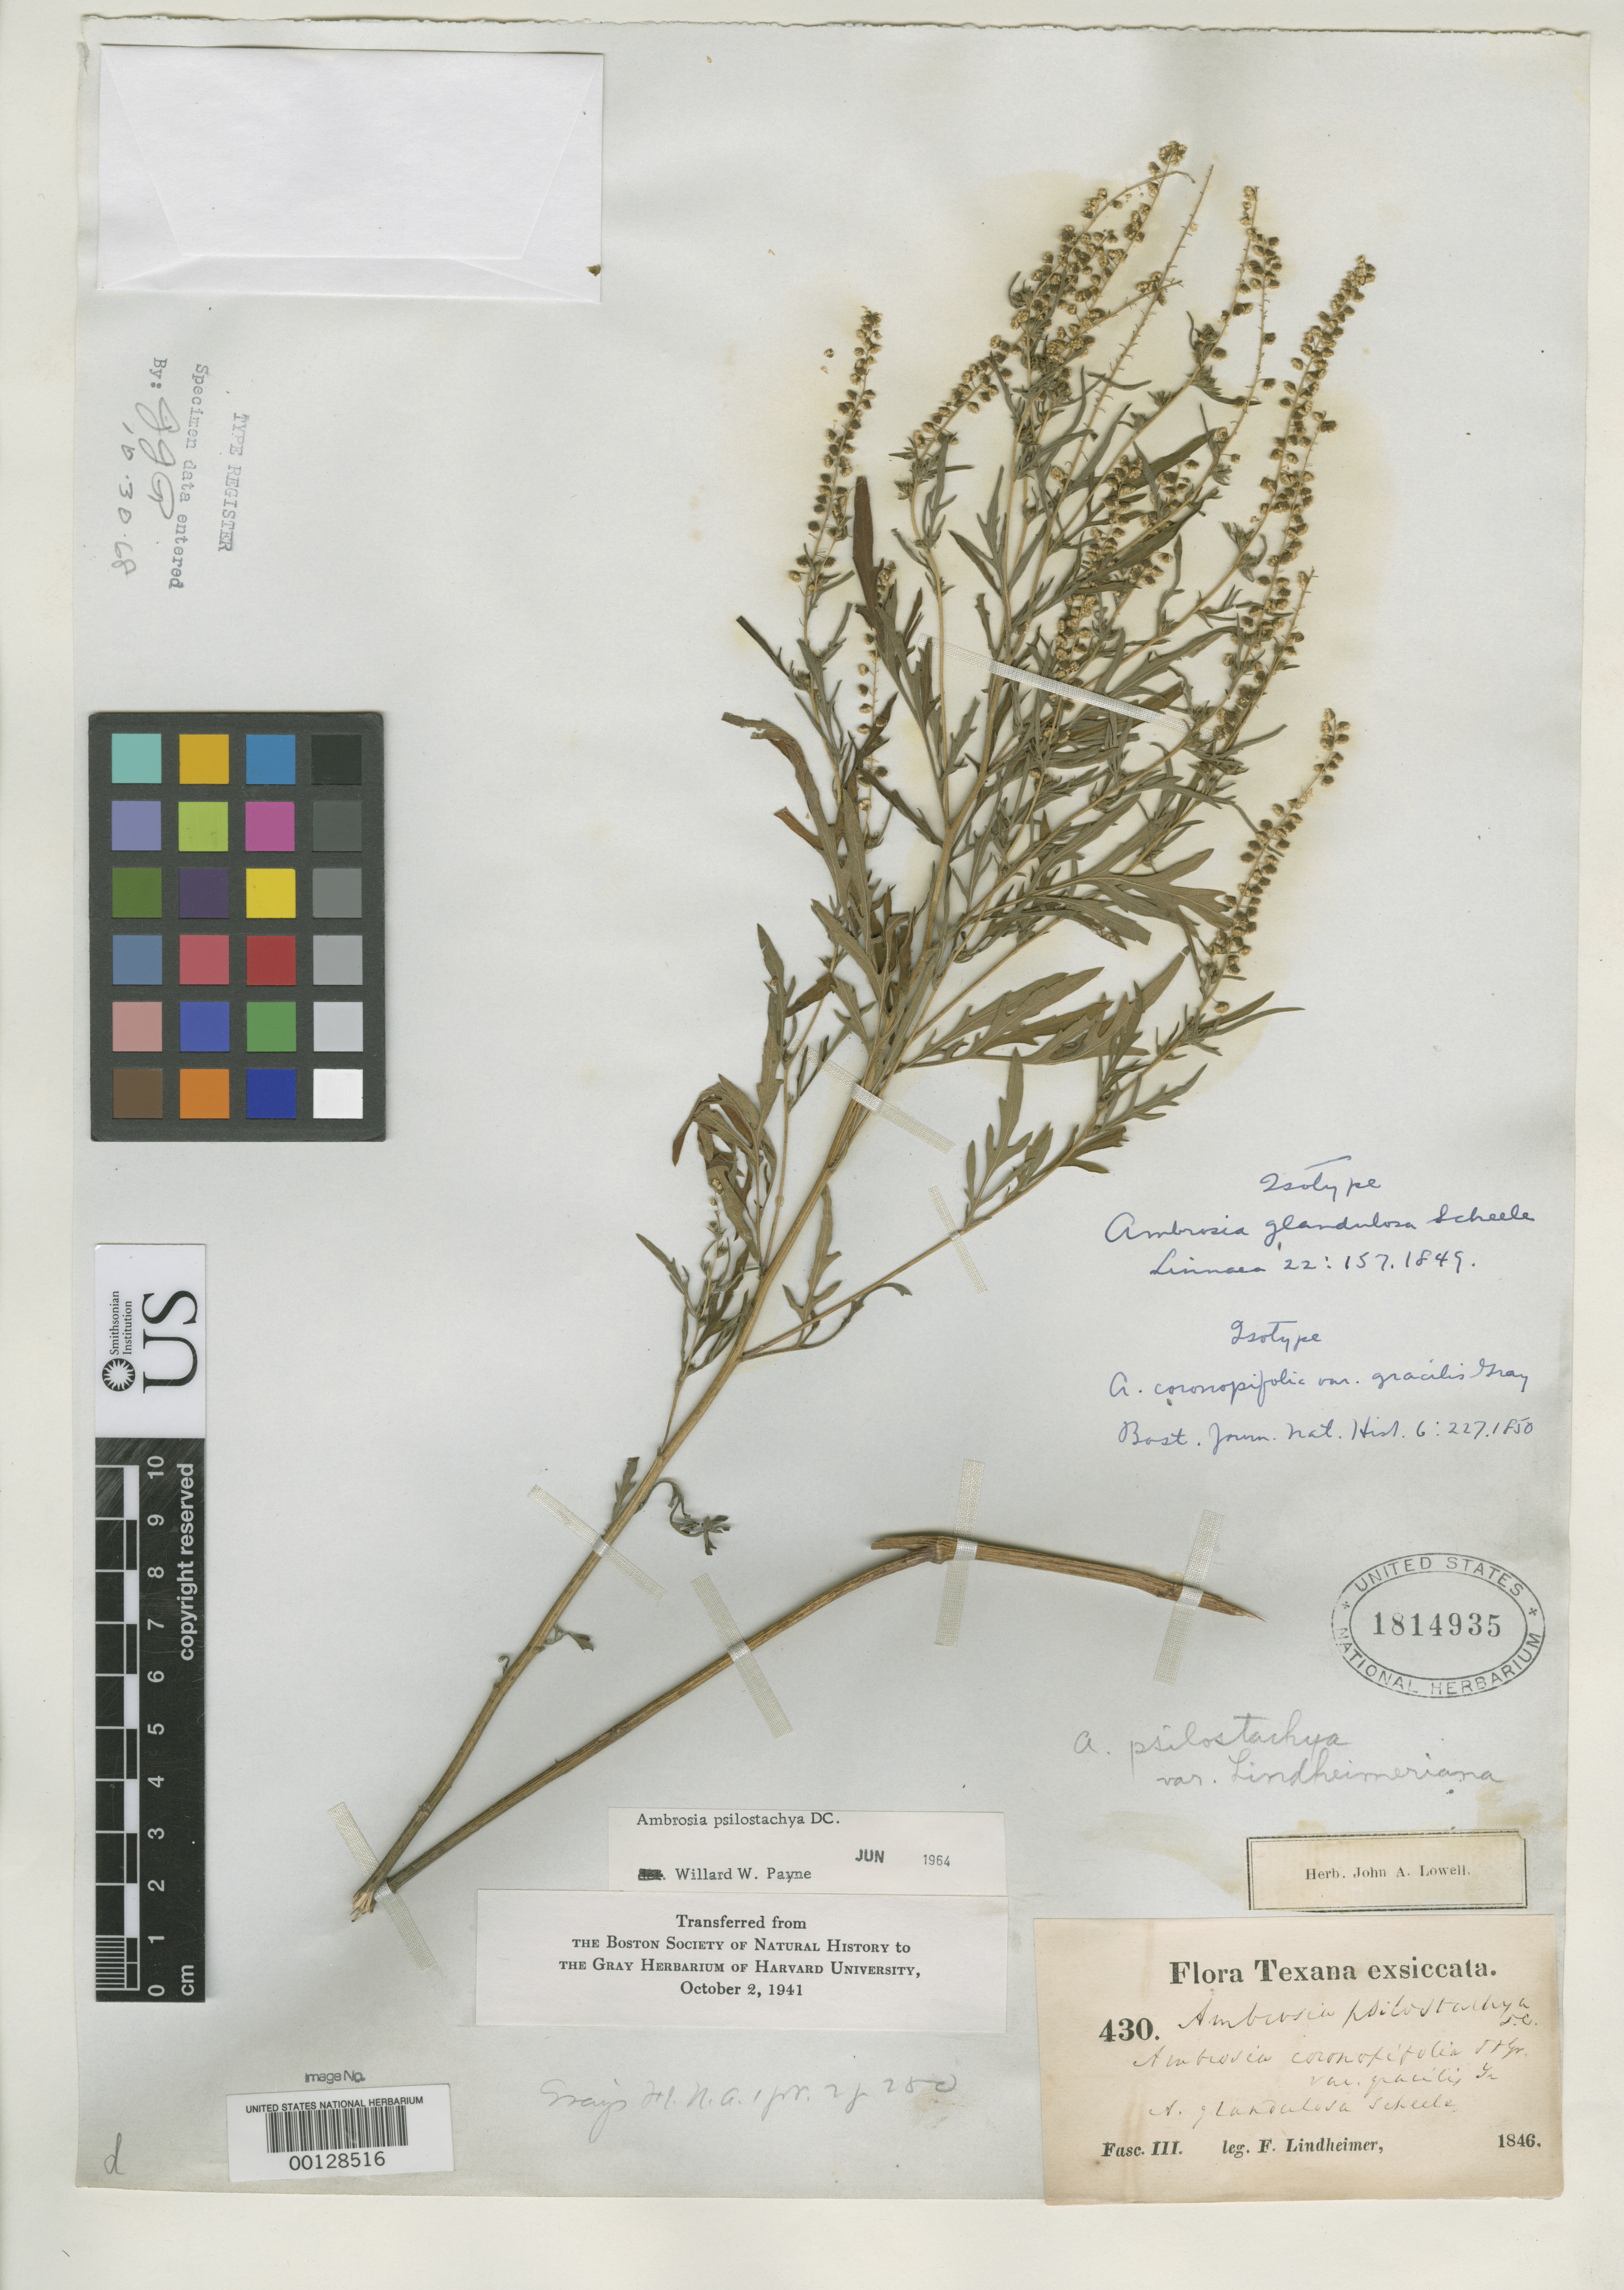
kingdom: Plantae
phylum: Tracheophyta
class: Magnoliopsida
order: Asterales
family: Asteraceae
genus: Ambrosia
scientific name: Ambrosia glandulosa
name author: Scheele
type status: Isotype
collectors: F. J. Lindheimer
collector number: III 430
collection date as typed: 1846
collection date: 1846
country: United States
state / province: Texas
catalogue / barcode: US 1814935